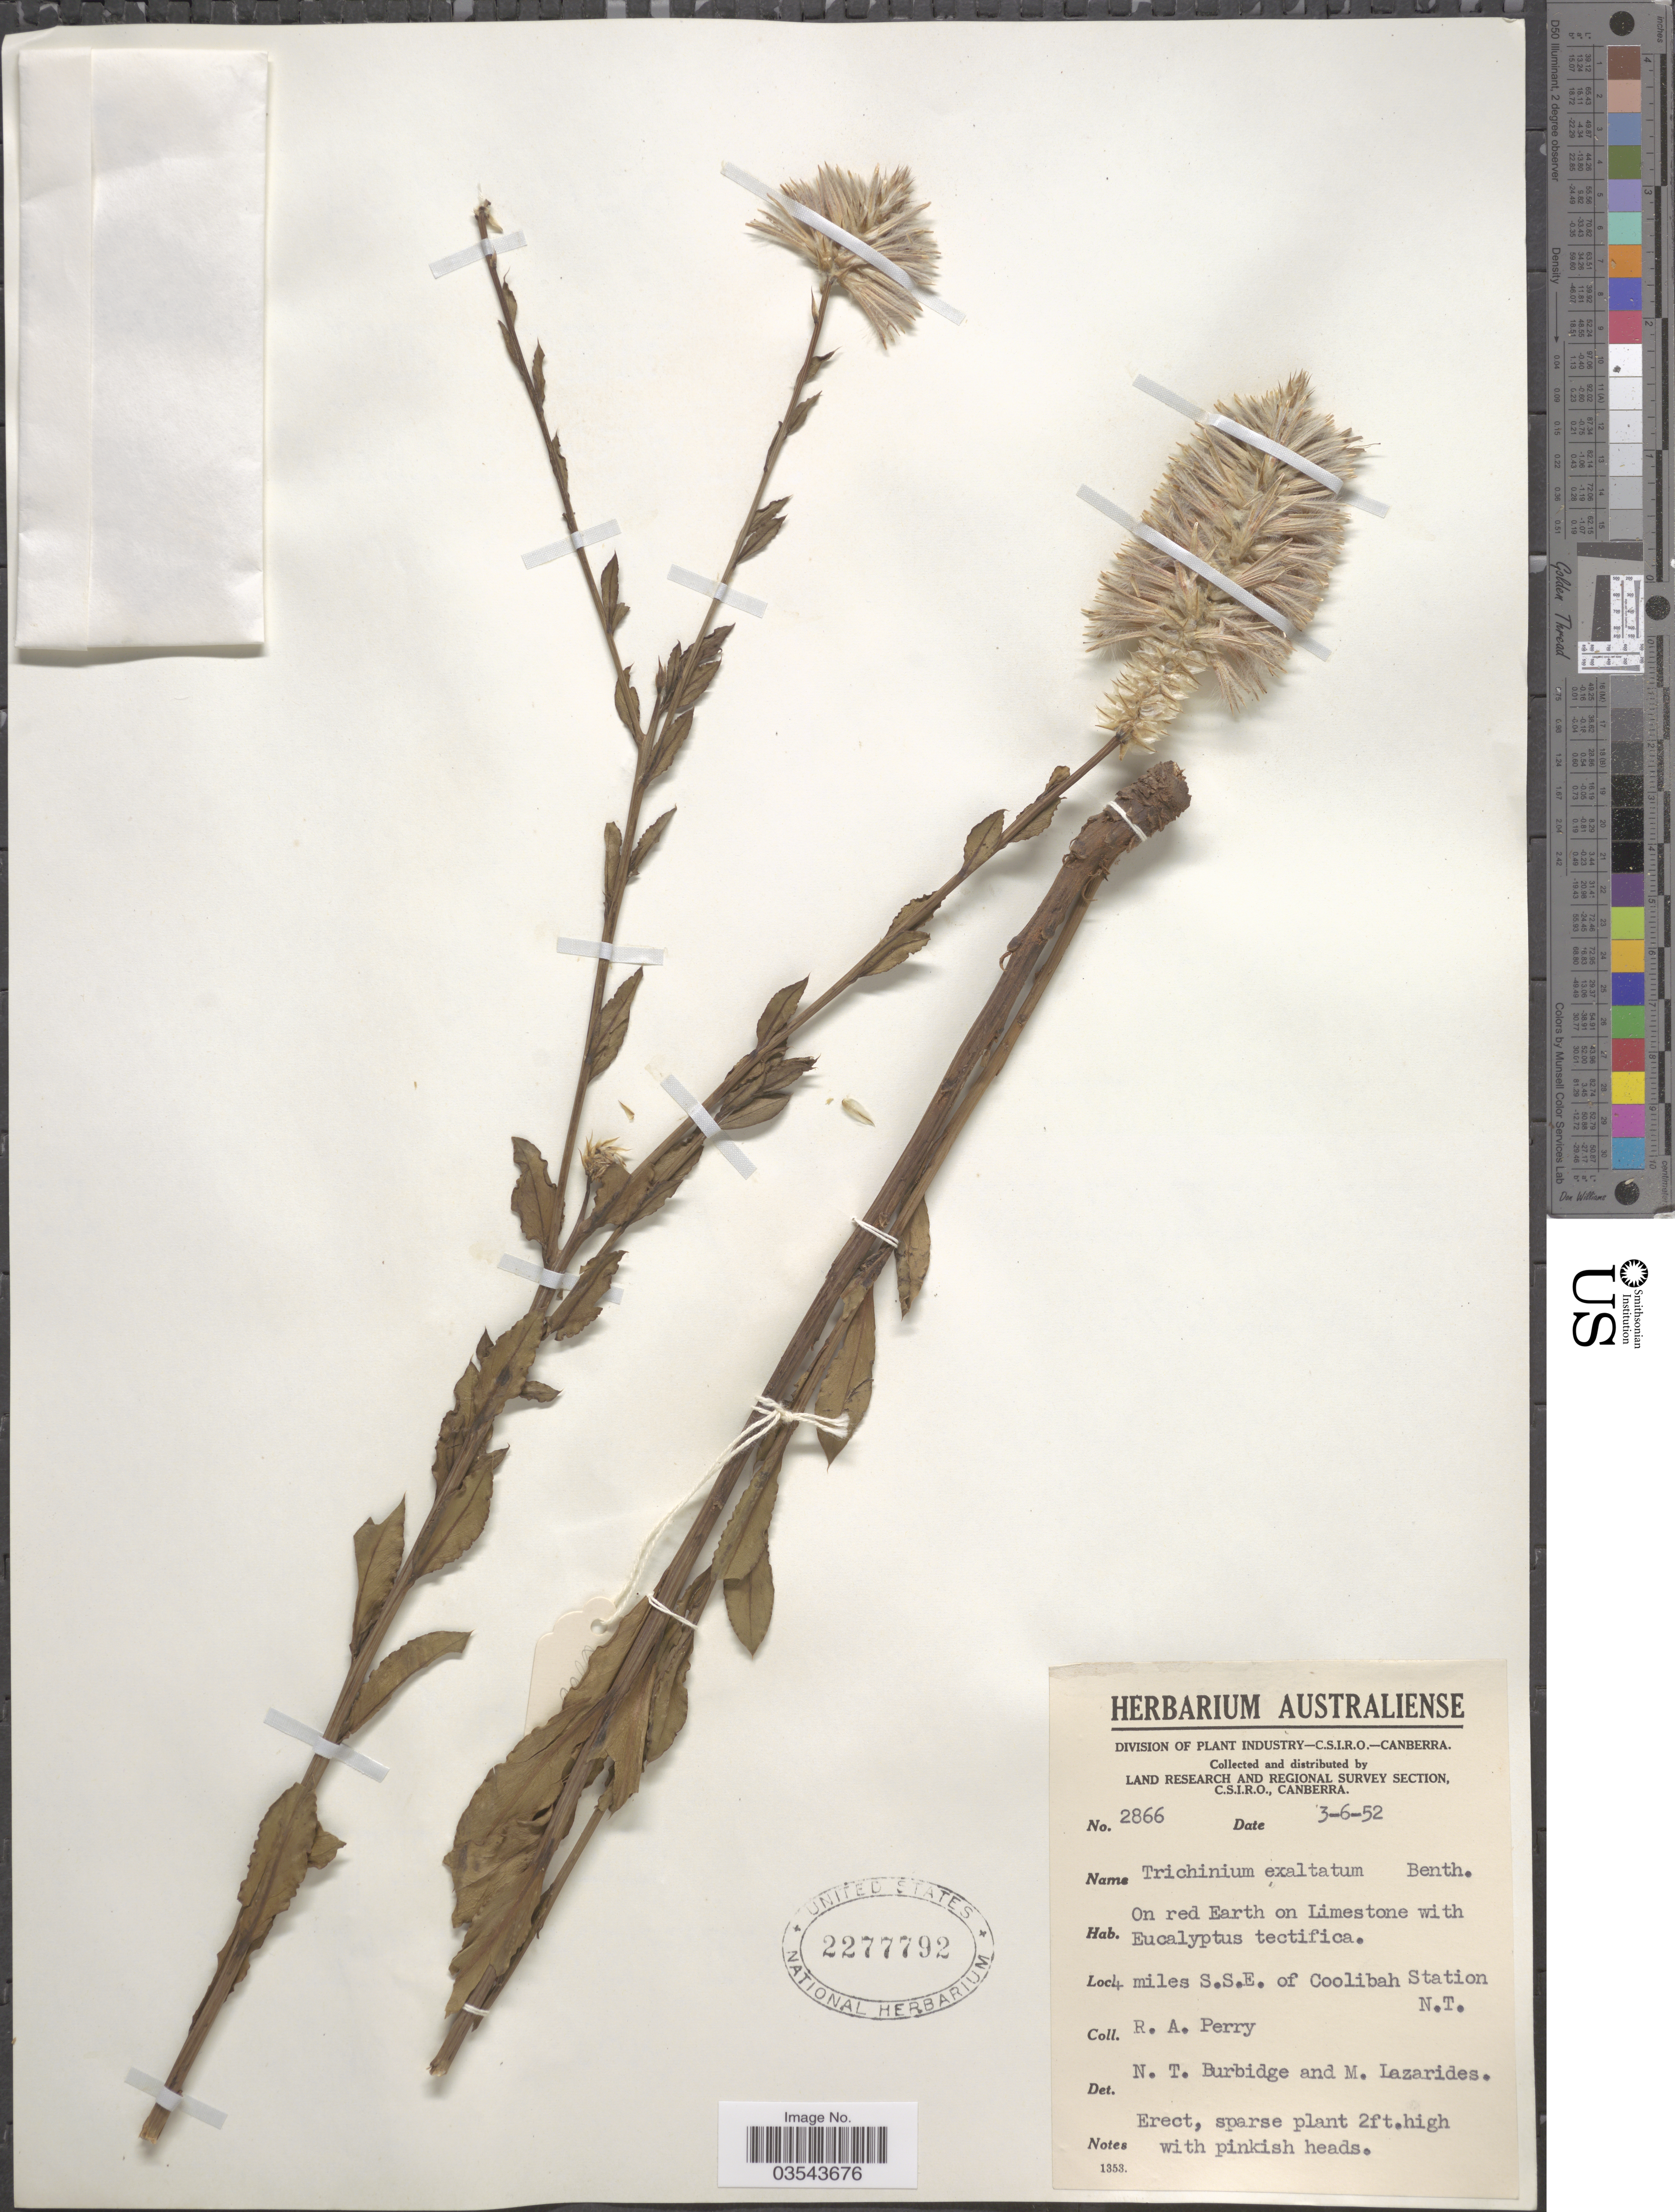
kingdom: Plantae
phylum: Tracheophyta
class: Magnoliopsida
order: Caryophyllales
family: Amaranthaceae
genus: Ptilotus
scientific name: Ptilotus exaltatus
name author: Nees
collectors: Perry, R. A.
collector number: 2866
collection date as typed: Transcribed d/m/y: 3/6/52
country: Australia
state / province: Northern Territory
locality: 4 miles S.S.E. of Coolibah Station N.T.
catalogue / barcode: US 2277792